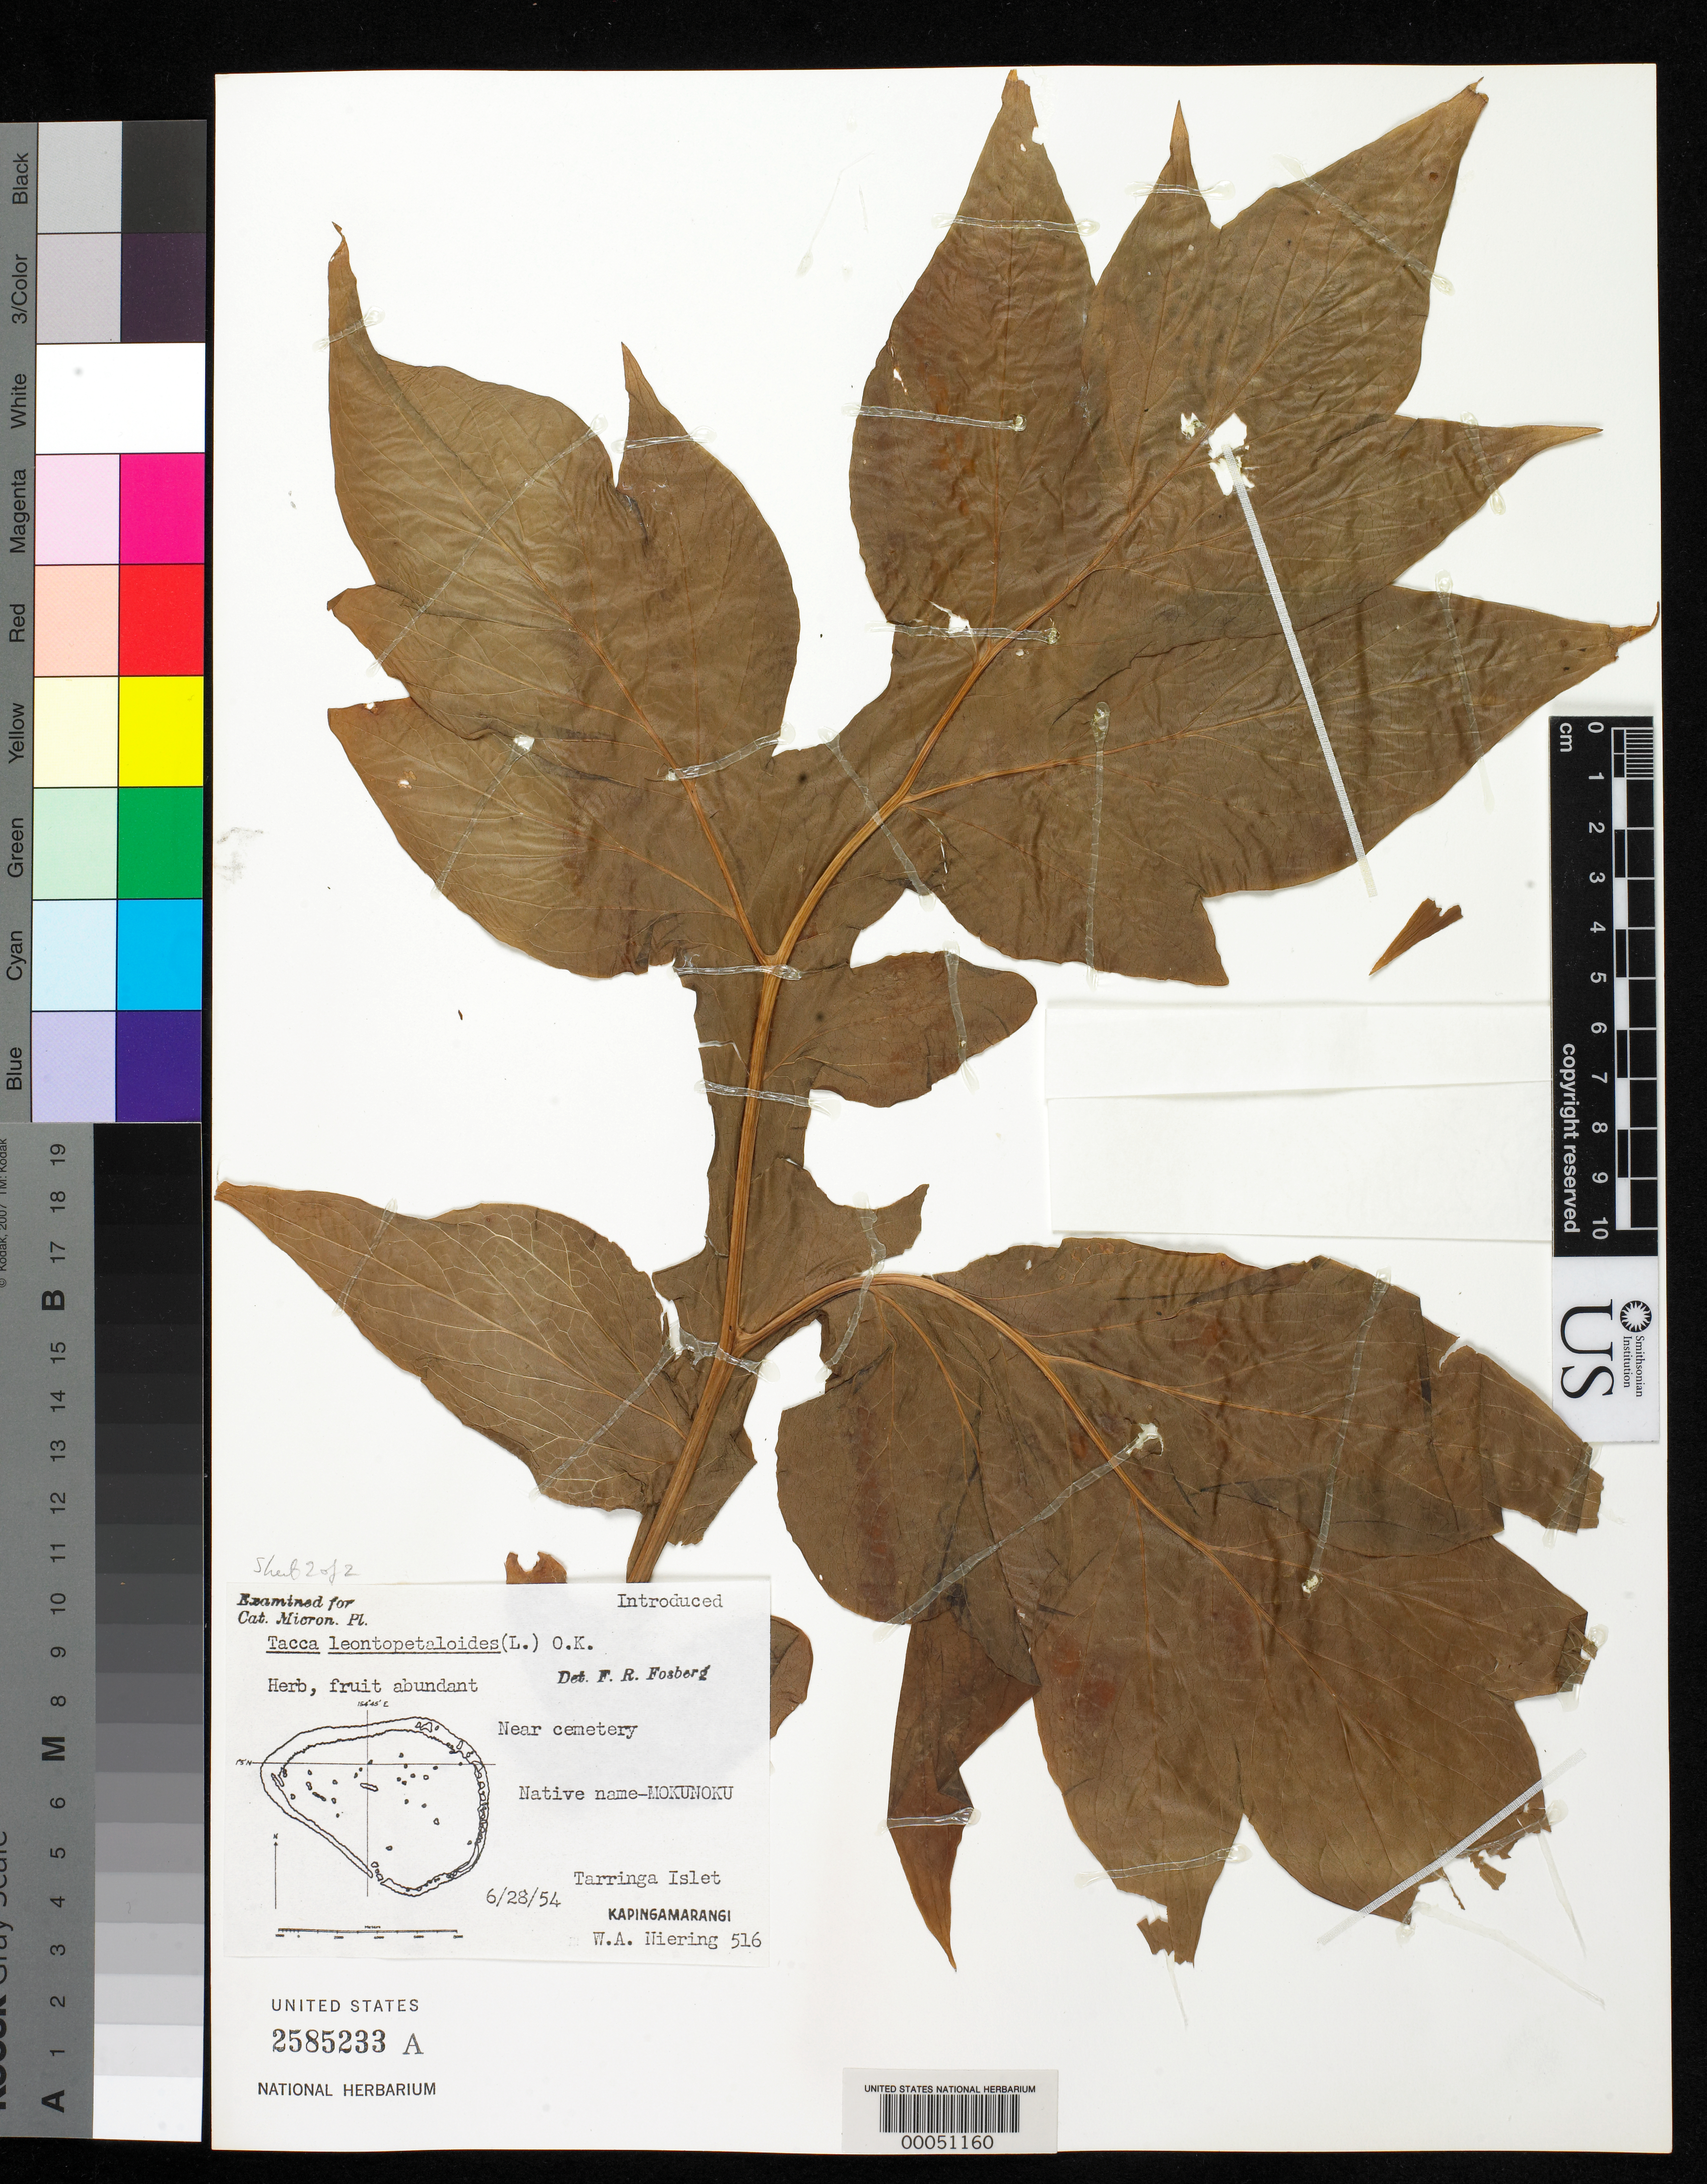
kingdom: Plantae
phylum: Tracheophyta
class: Liliopsida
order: Dioscoreales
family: Dioscoreaceae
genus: Tacca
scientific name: Tacca leontopetaloides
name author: (L.) Kuntze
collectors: W. Niering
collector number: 516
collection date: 1954-06-28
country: Micronesia, Federated States of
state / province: Pohnpei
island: Kapingamarangi Atoll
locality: Near cemetery, Tarringa Islet, Kapinamarangi. Introduced.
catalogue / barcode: US 2585233A